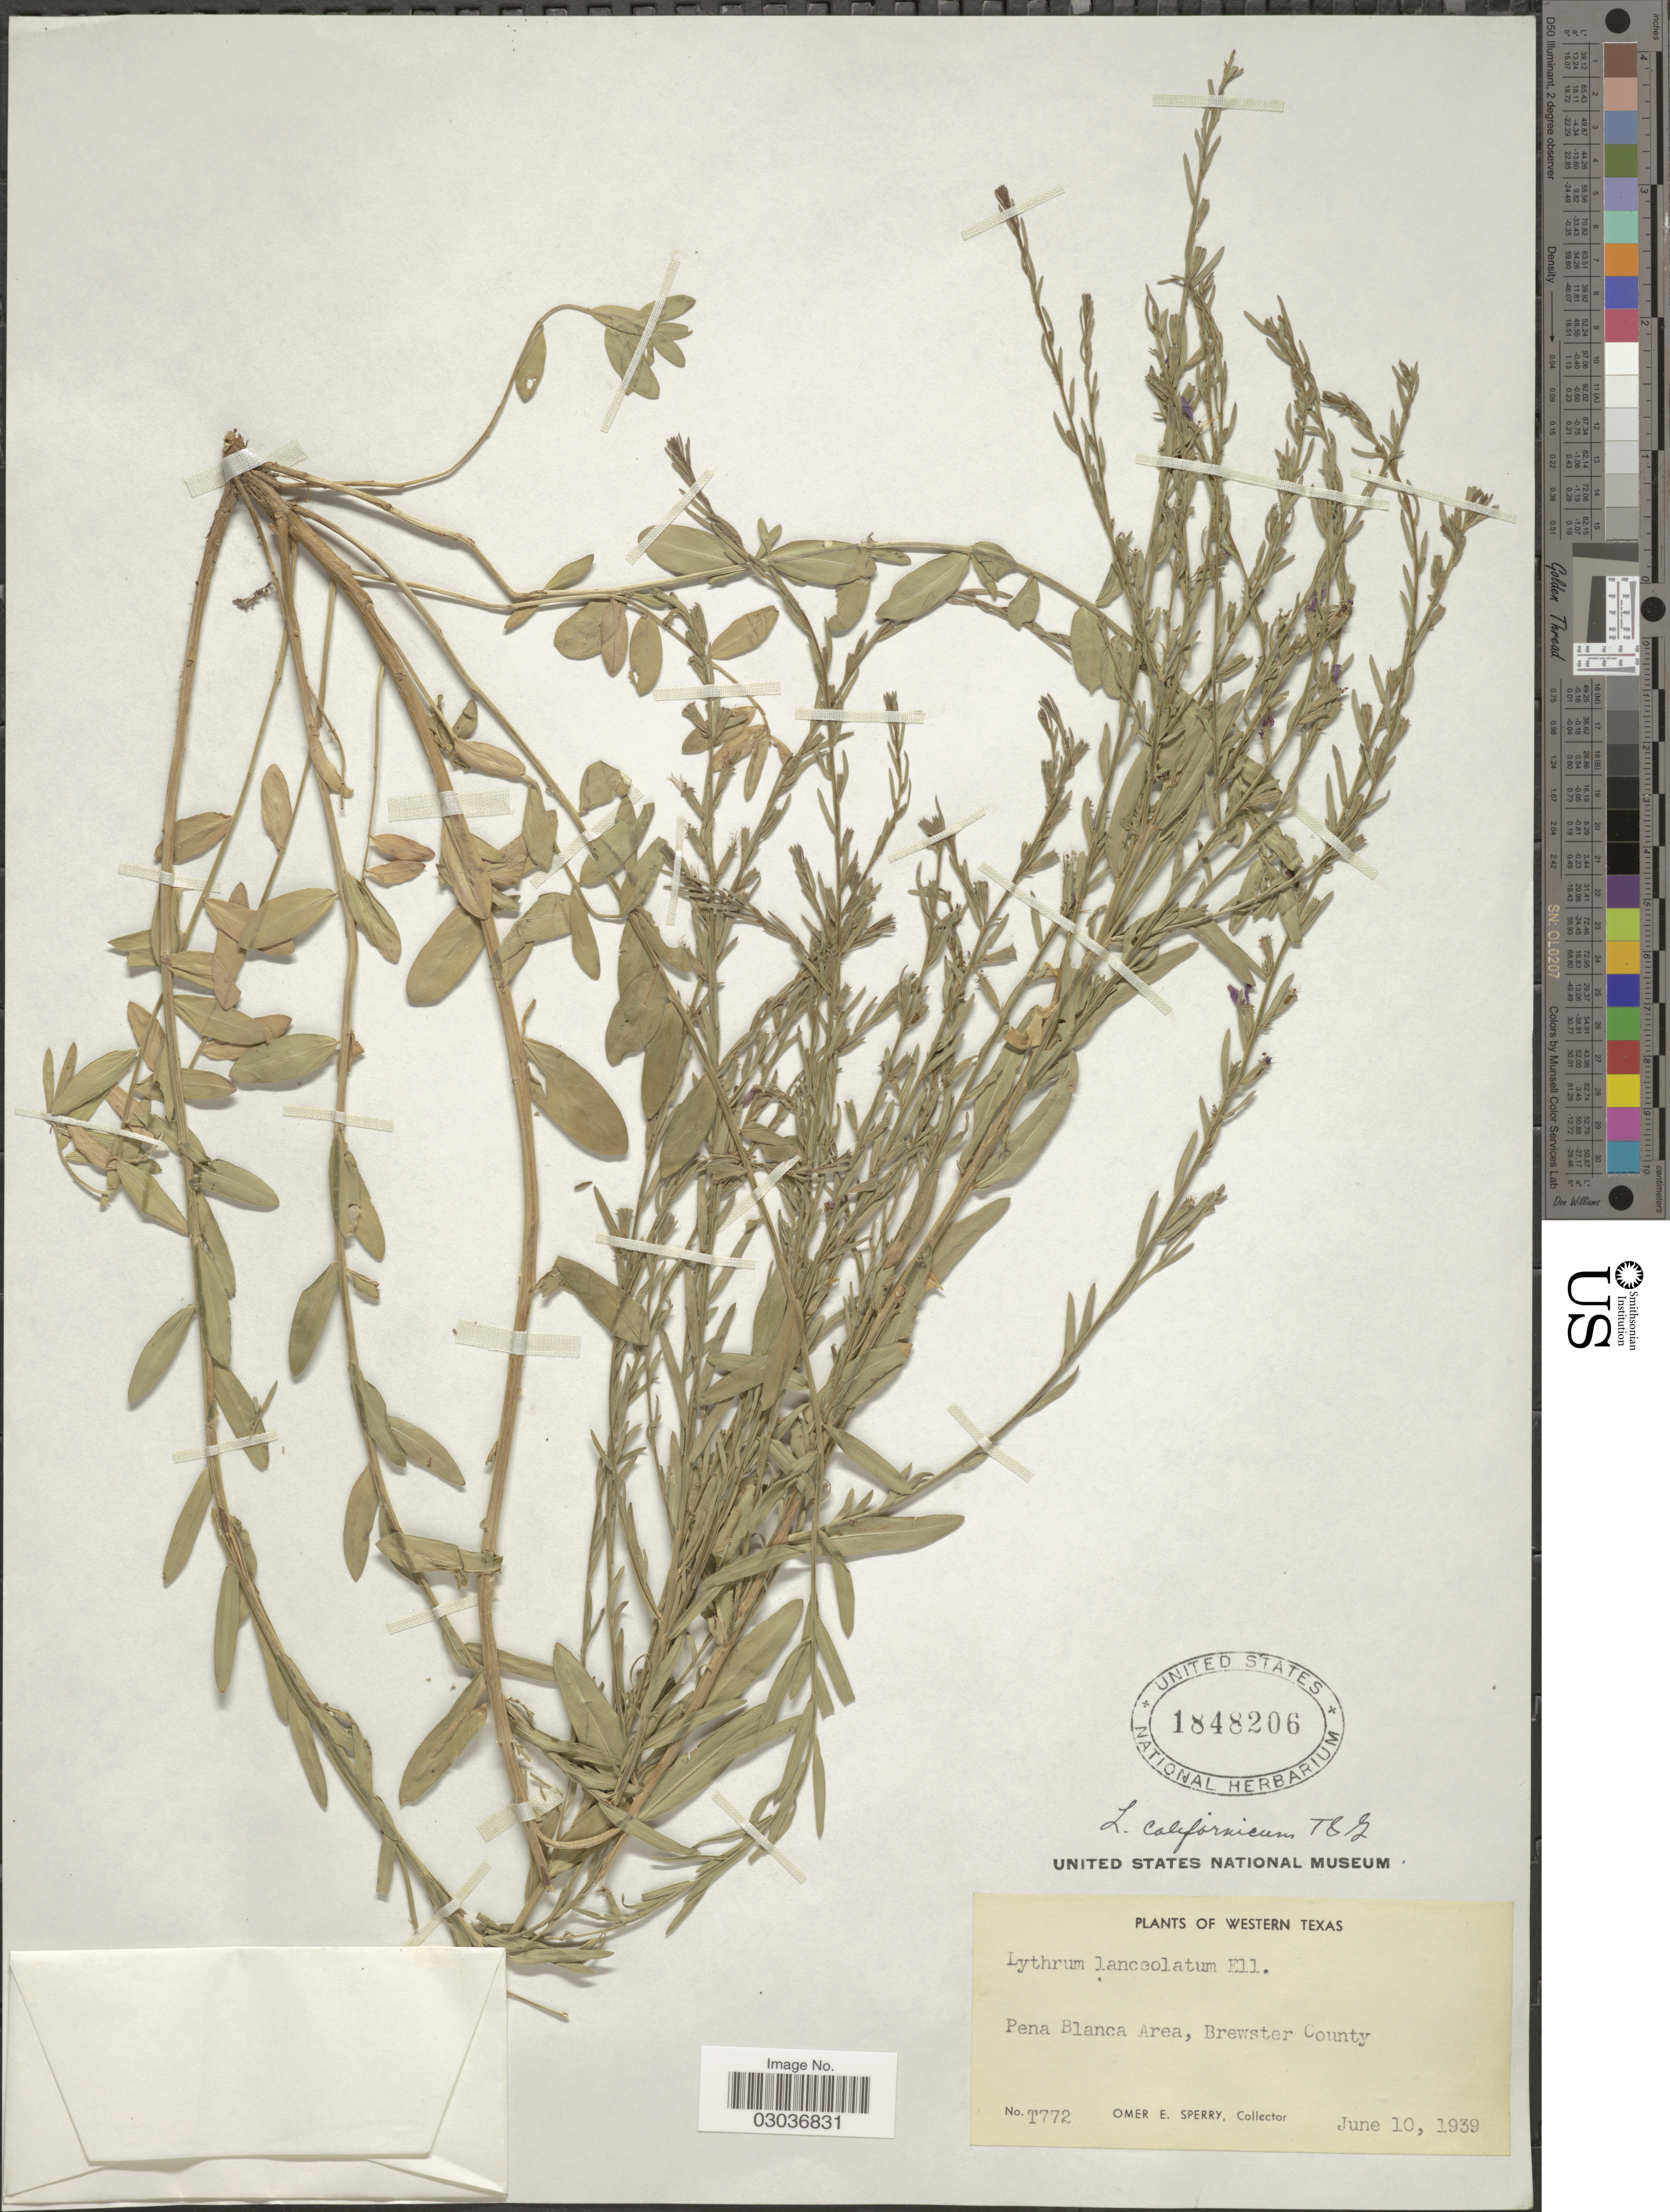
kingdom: Plantae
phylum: Tracheophyta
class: Magnoliopsida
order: Myrtales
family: Lythraceae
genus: Lythrum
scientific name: Lythrum californicum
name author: Torr. & A. Gray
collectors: O. E. Sperry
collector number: T772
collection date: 1939-06-10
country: United States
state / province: Texas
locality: Western Texas. Pena Blanca Area. Brewster County.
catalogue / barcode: US 1848206